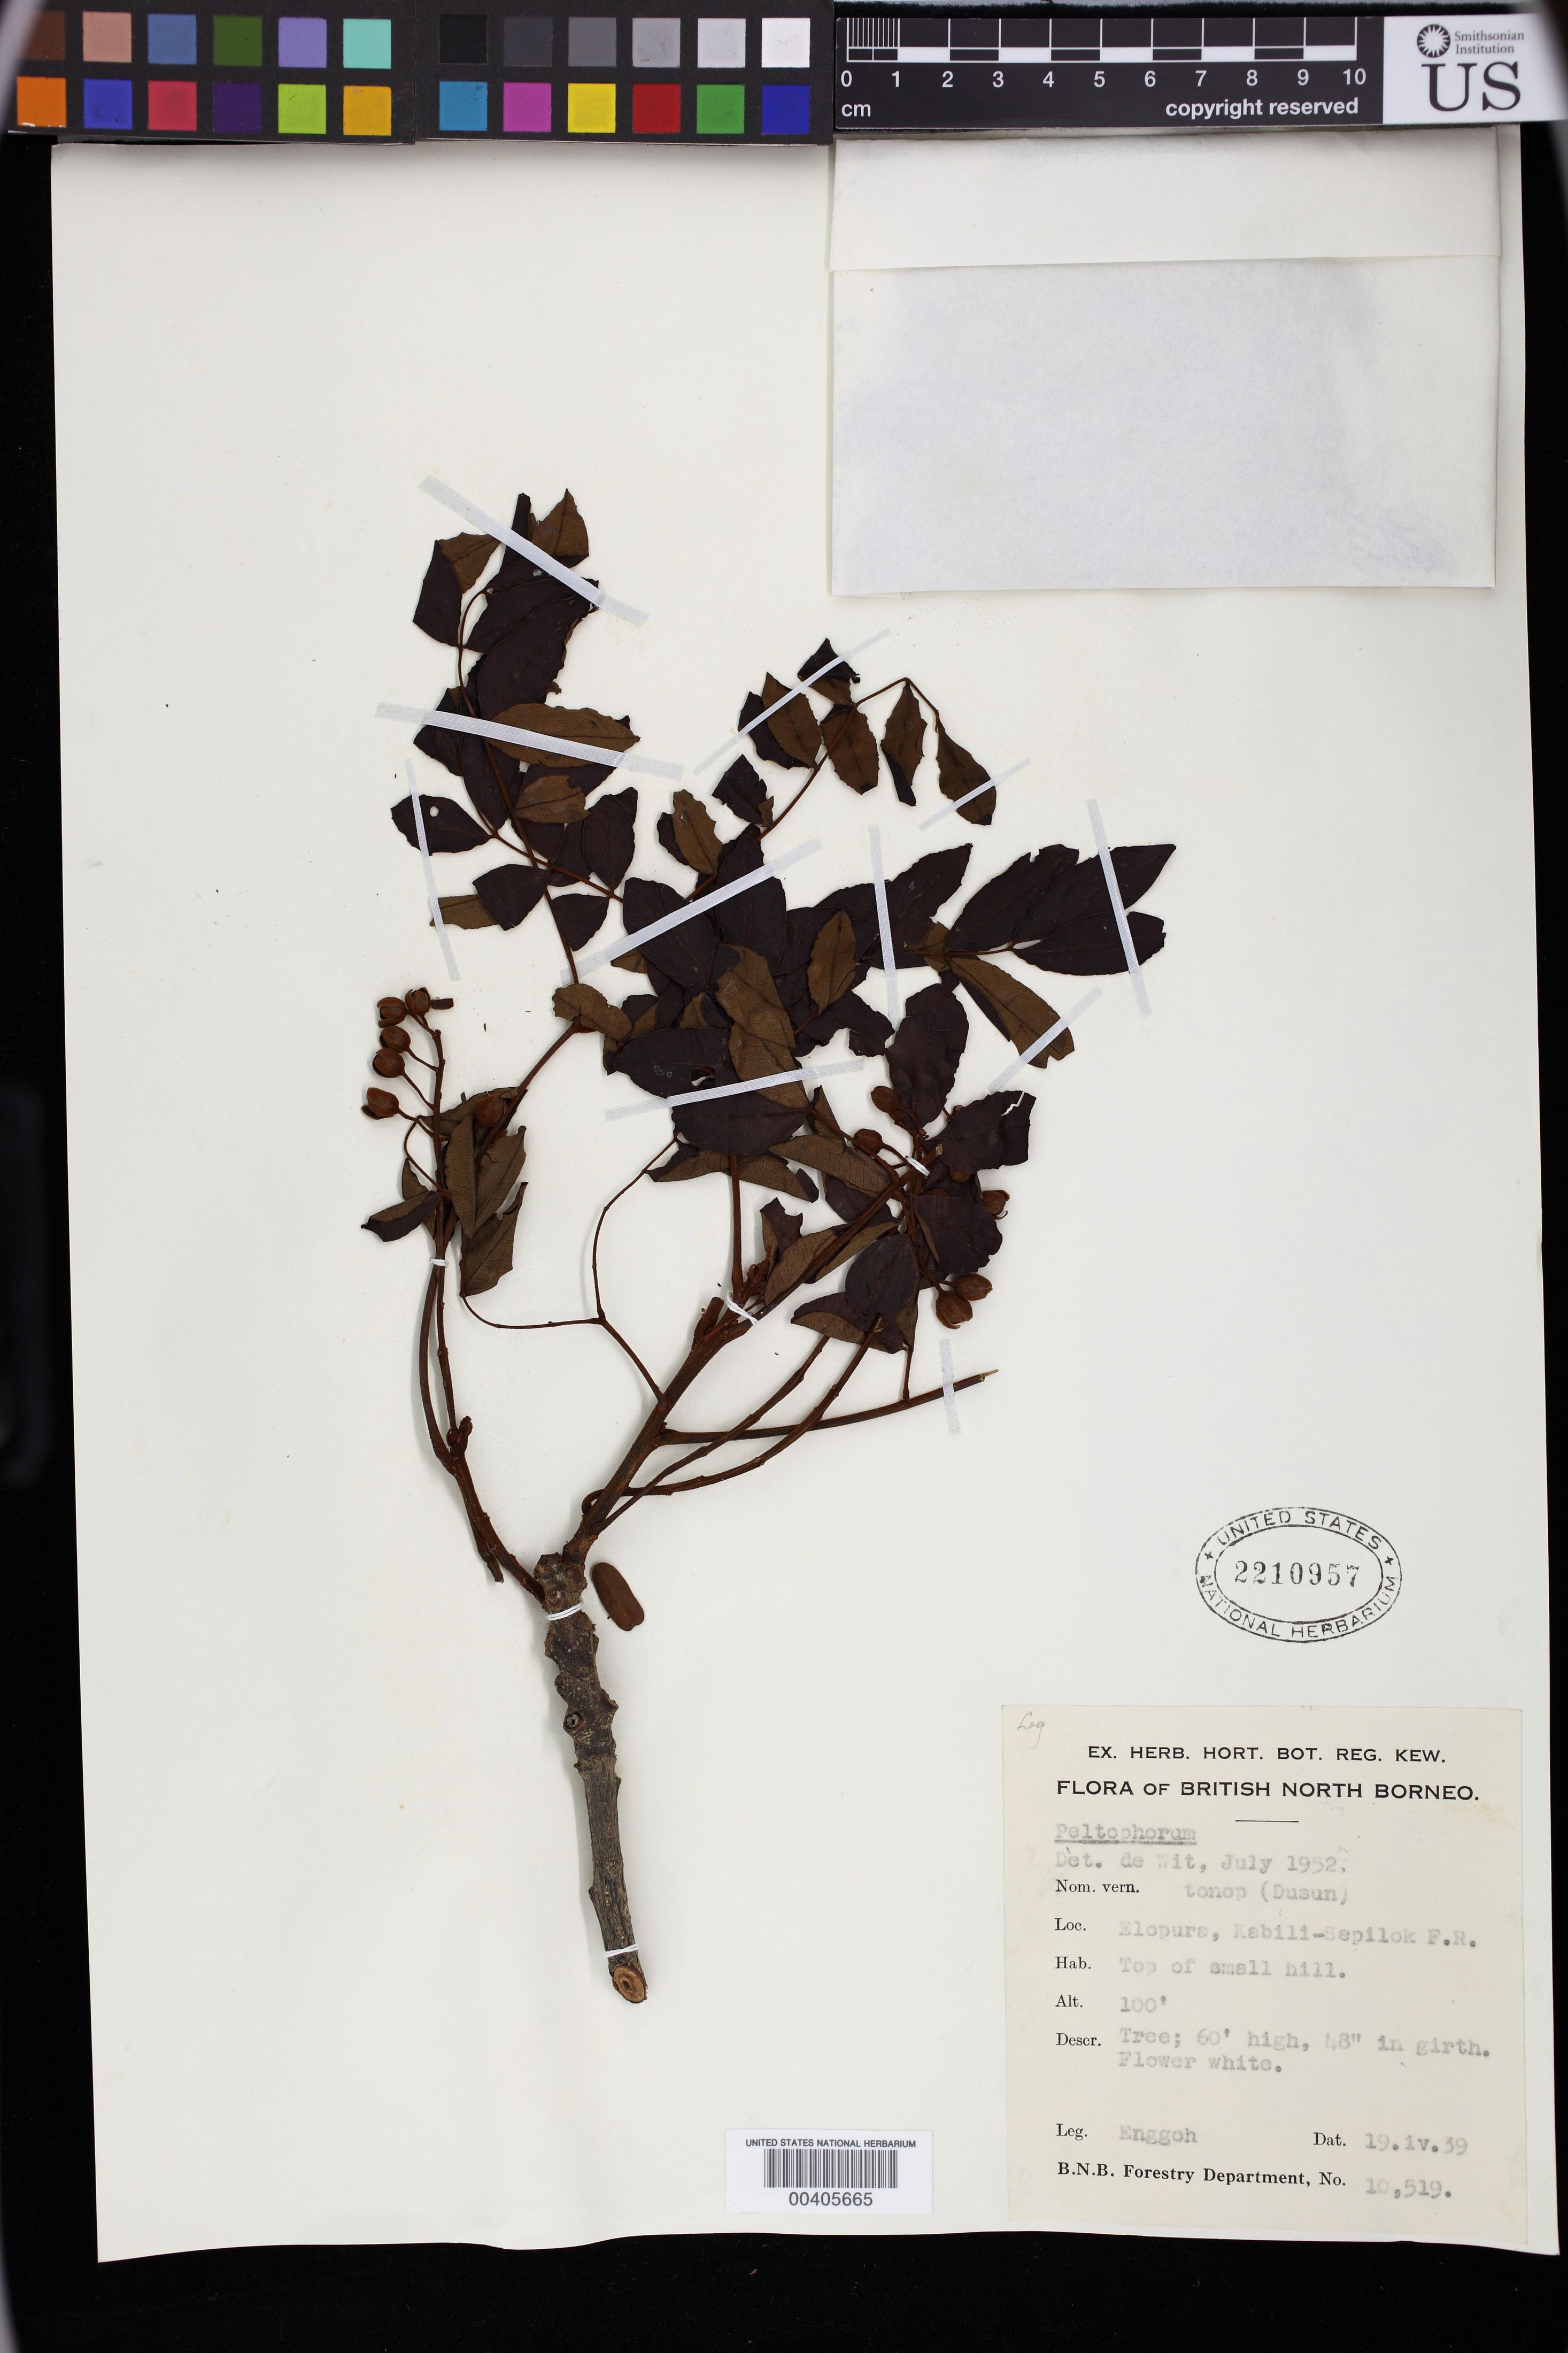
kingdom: Plantae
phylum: Tracheophyta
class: Magnoliopsida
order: Fabales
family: Fabaceae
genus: Peltophorum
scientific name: Peltophorum racemosum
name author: Merr.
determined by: Ding Hou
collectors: -. Enggoh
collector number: B.n.b. Forestry Dept. 10519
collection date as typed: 19 Apr 1939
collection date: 1939-04-19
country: Malaysia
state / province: Sabah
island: Borneo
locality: Kabili-sepilok forest reserve, elopura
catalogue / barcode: US 2210957